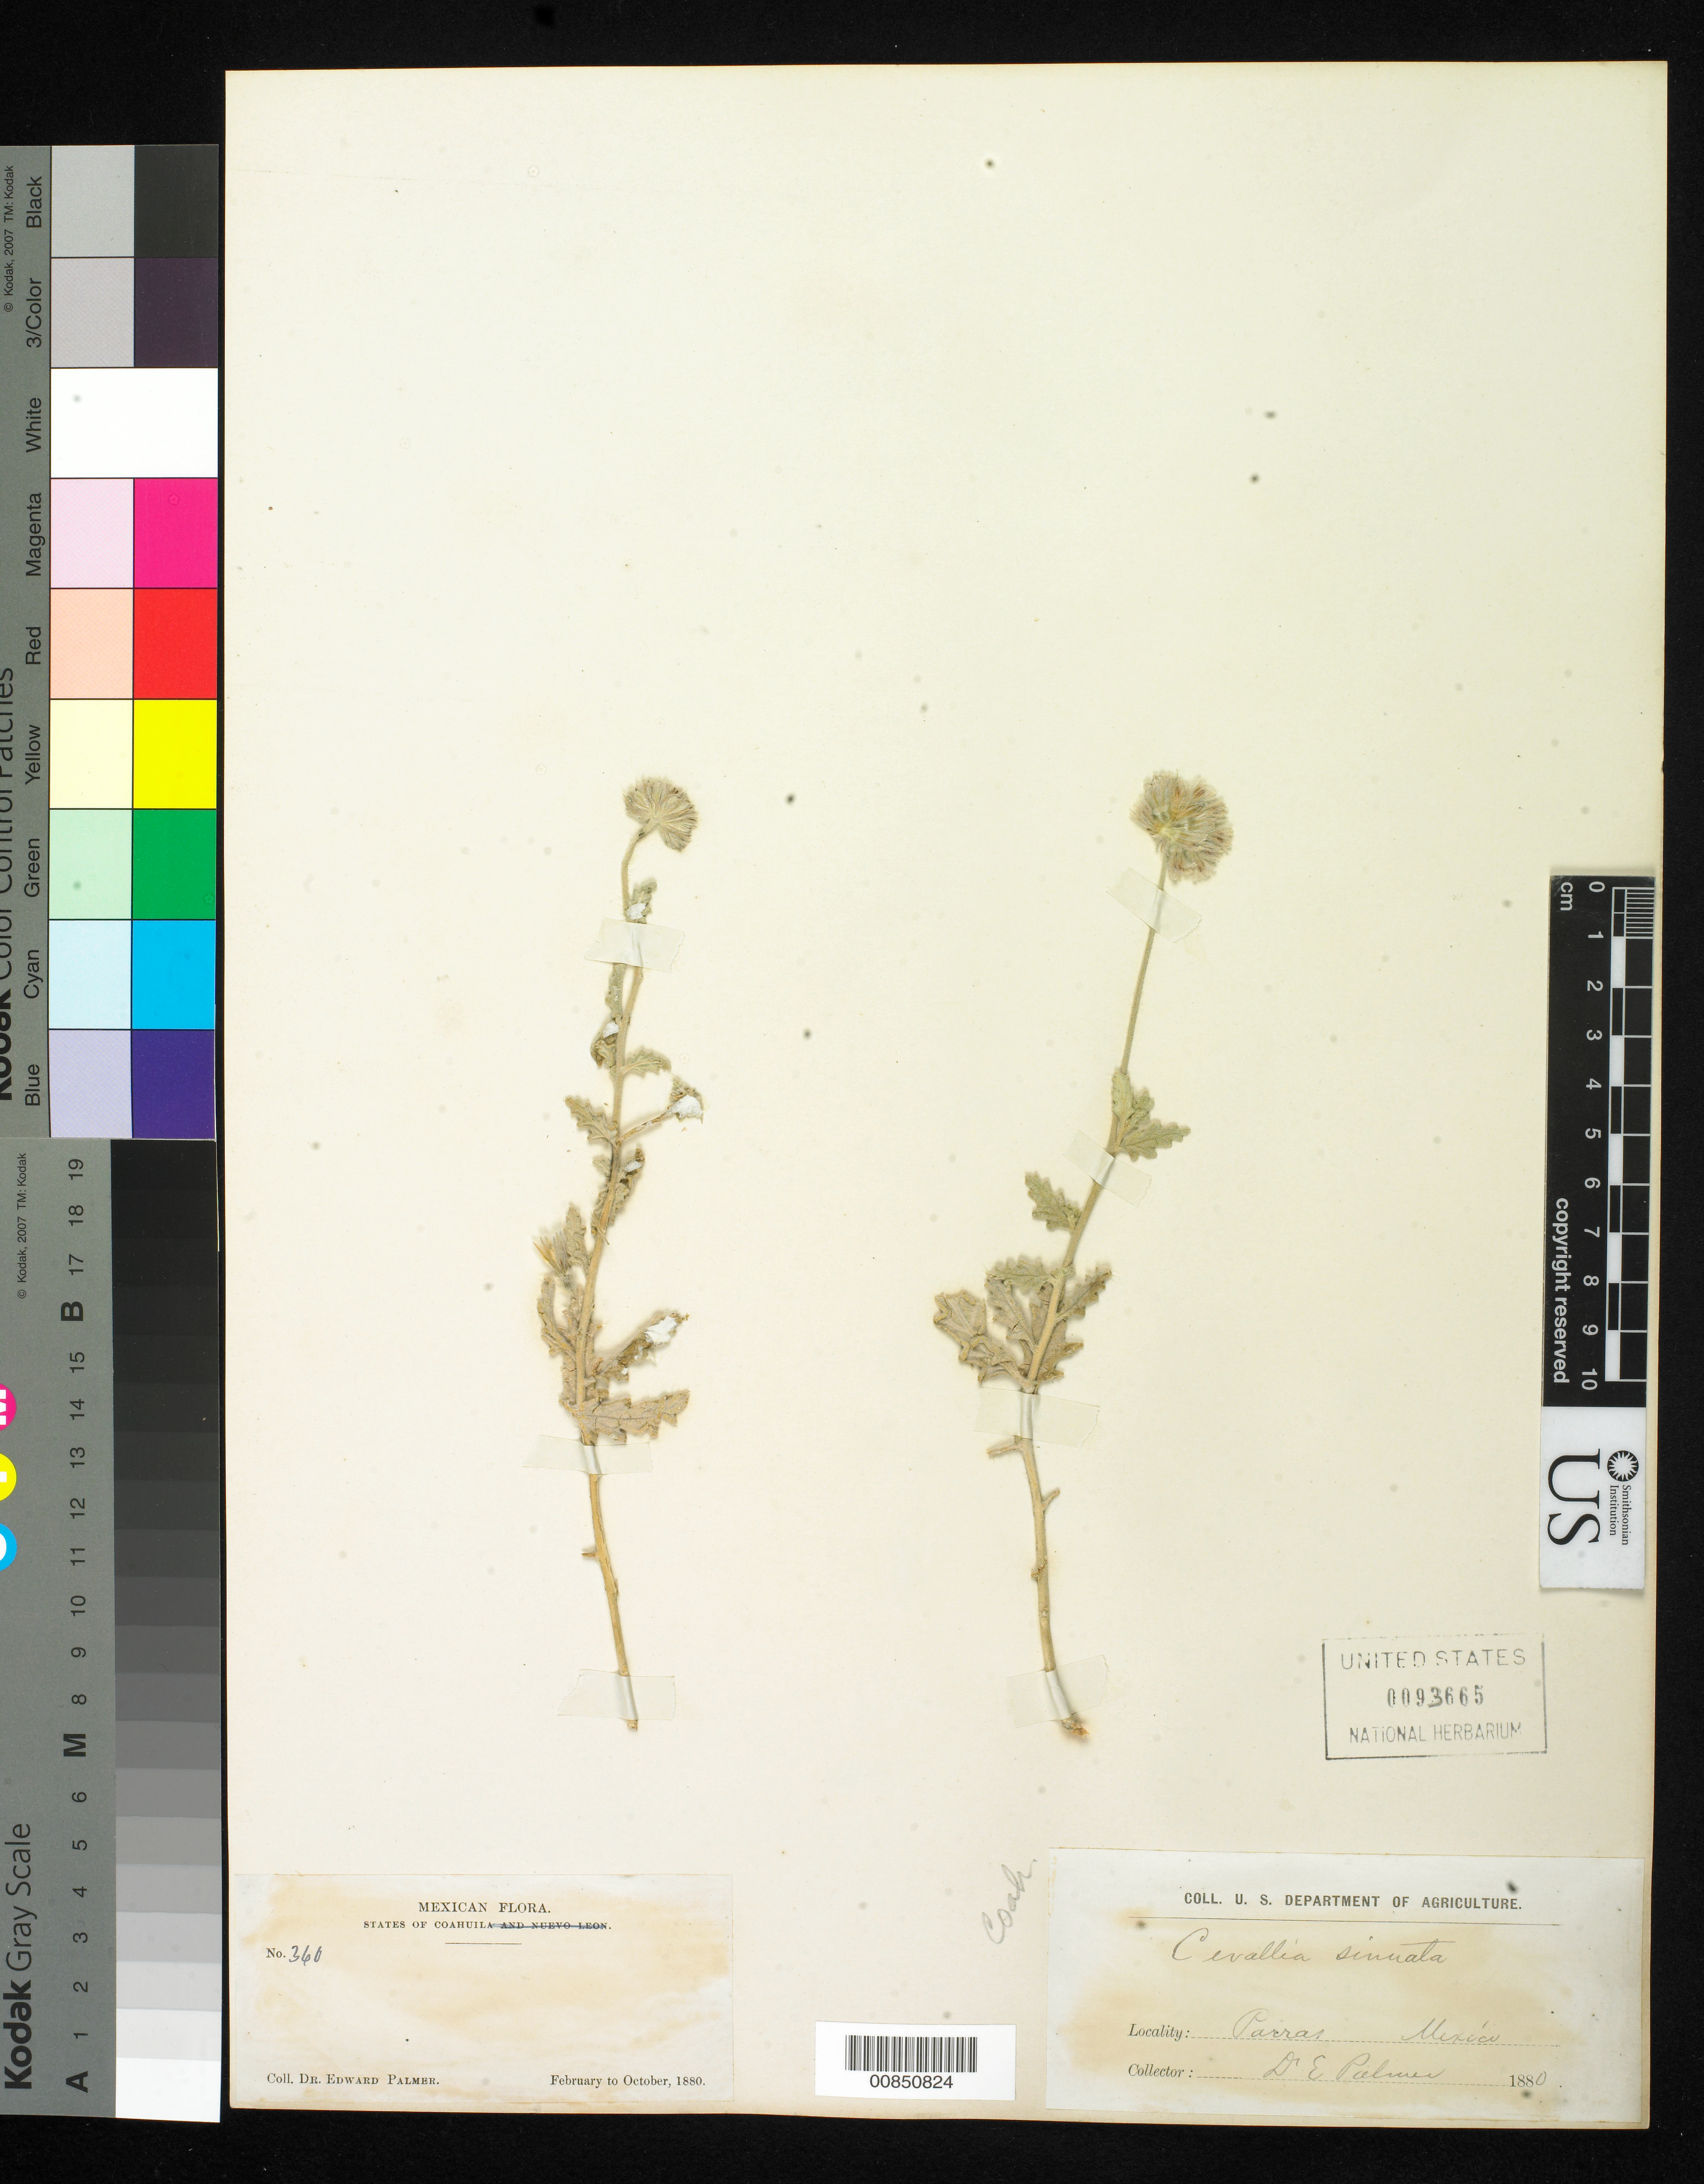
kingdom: Plantae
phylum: Tracheophyta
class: Magnoliopsida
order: Cornales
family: Loasaceae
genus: Cevallia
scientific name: Cevallia sinuata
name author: Lag.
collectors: E. Palmer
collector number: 360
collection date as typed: Feb 1880 to -- Oct 1880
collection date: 1880-02/1880-10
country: Mexico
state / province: Coahuila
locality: Parras, Coahuila.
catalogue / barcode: US 93665